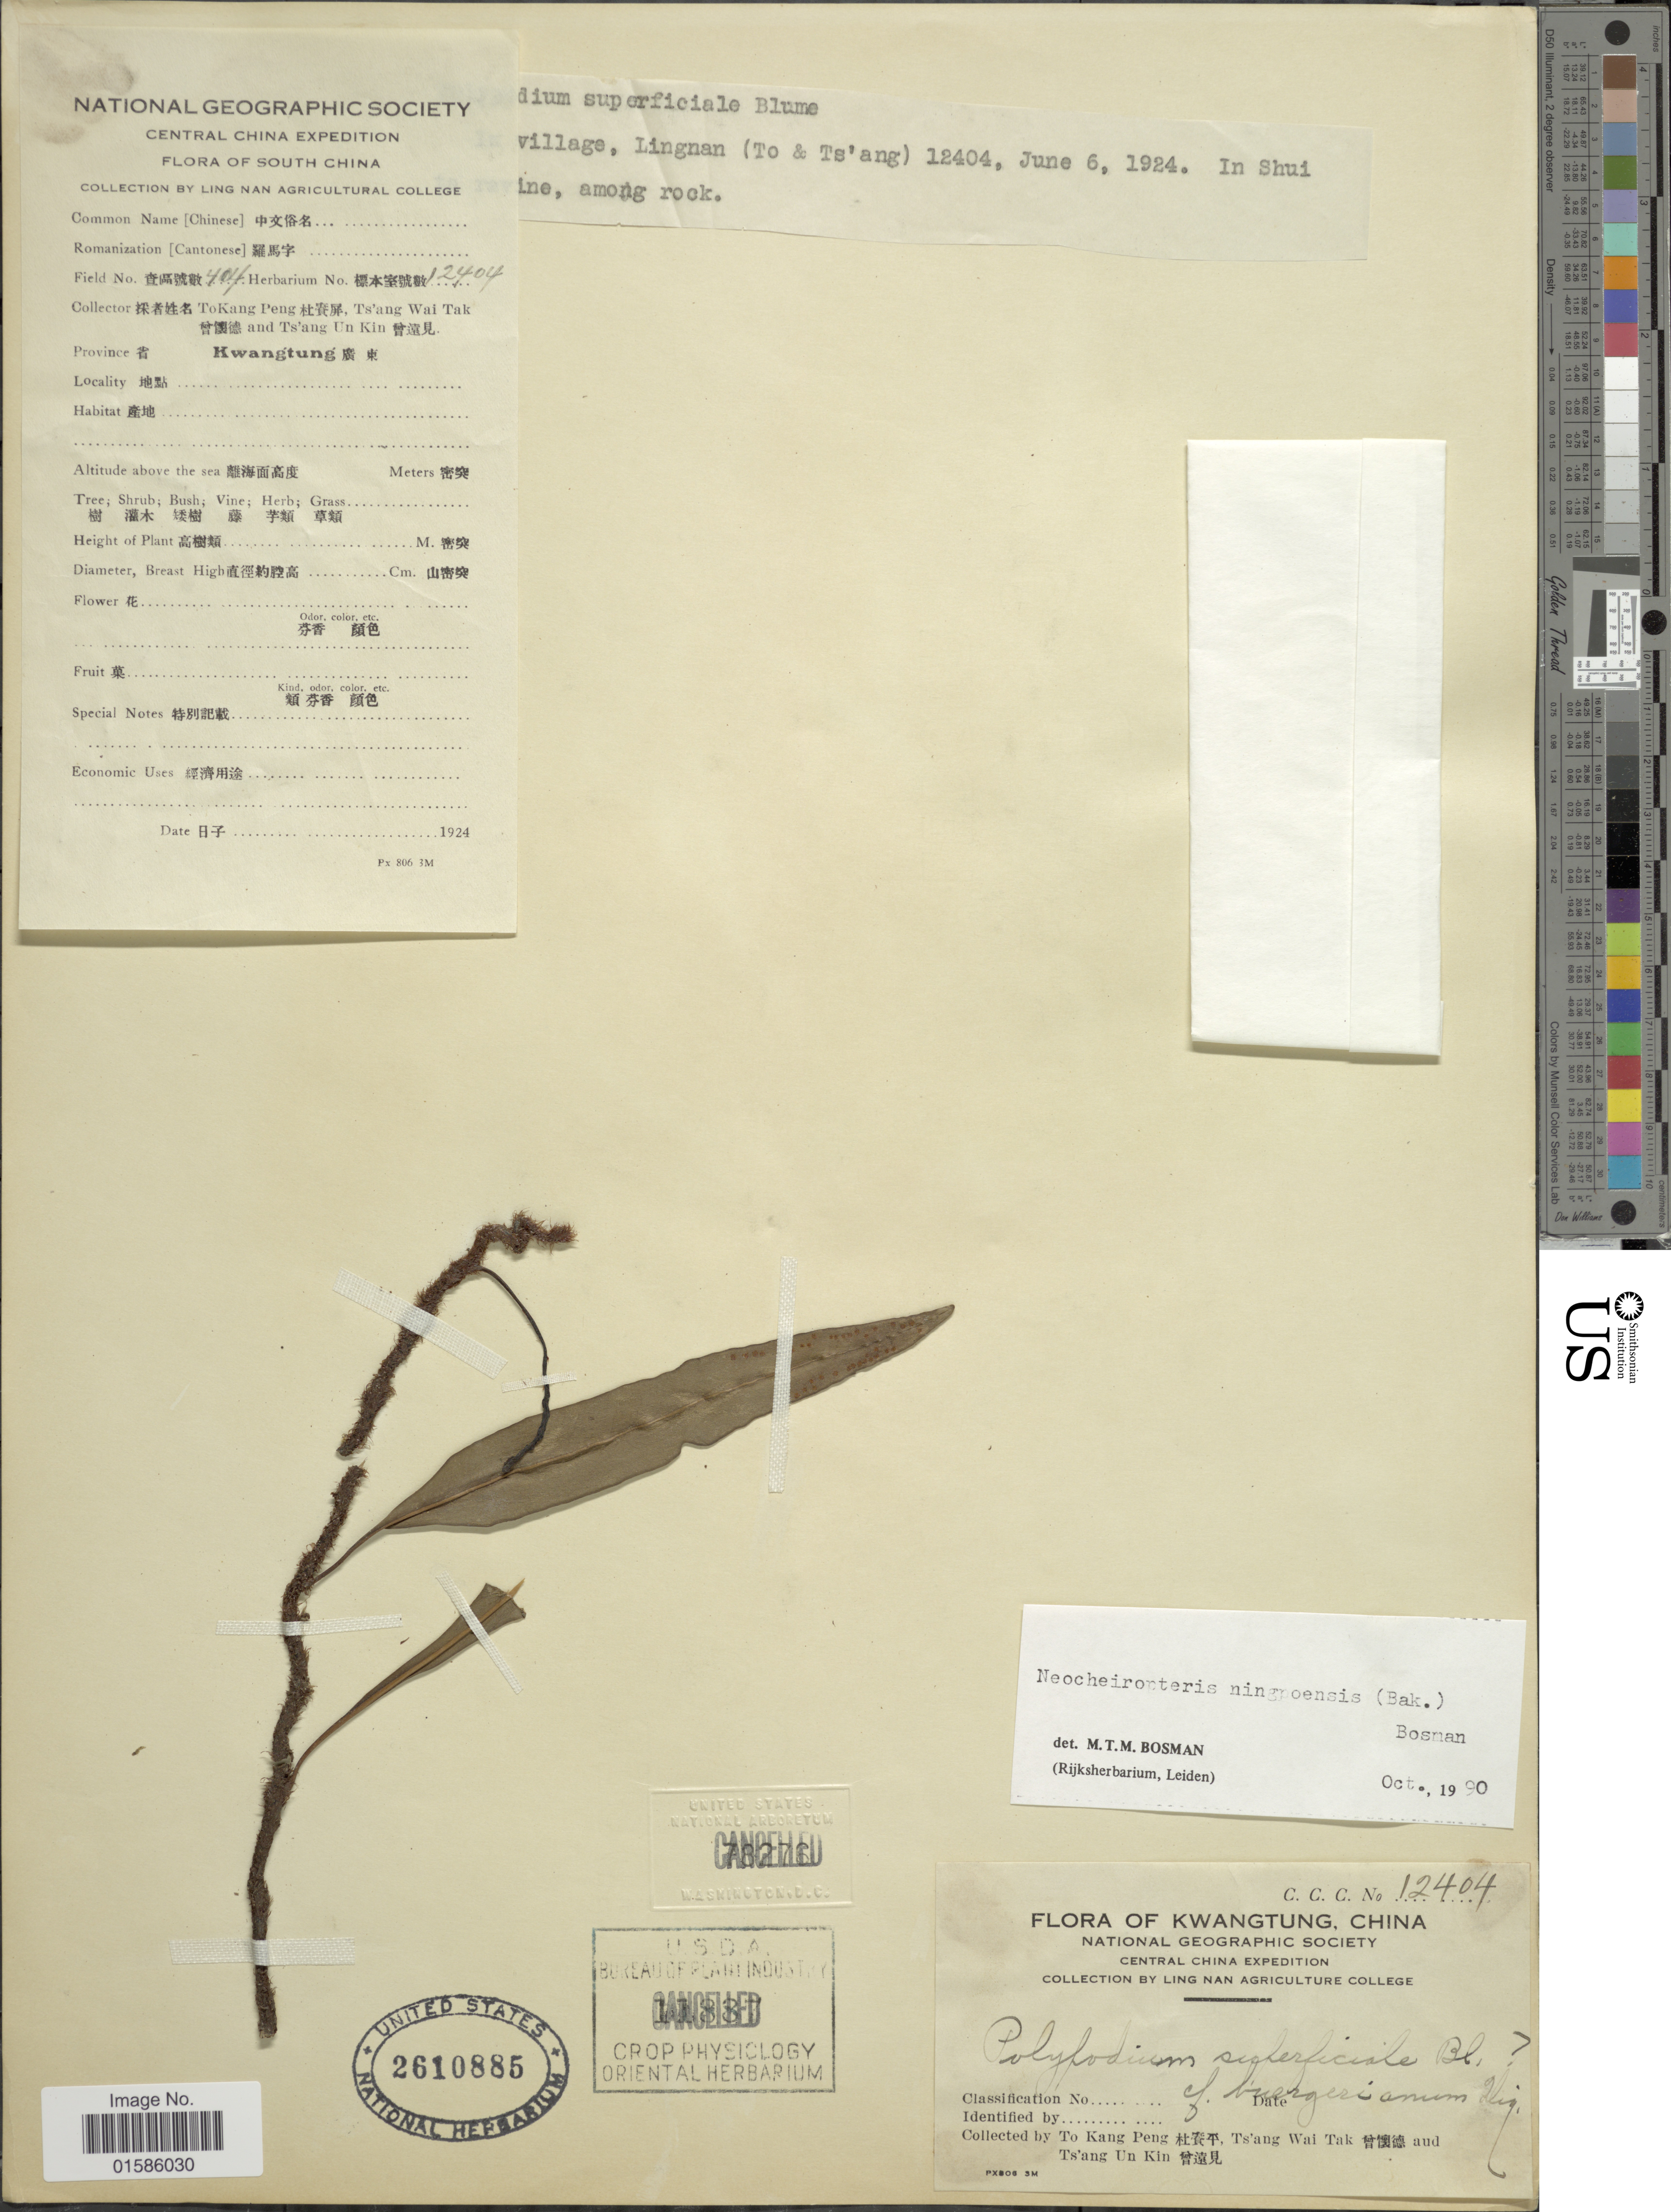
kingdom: Plantae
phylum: Tracheophyta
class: Polypodiopsida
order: Polypodiales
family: Polypodiaceae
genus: Microsorum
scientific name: Microsorum ningpoensis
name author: (Baker)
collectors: T. K. Peng & T. Tak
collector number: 404/12404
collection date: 1924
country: China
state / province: Guangdong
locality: South China, Province Kwangtung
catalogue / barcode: US 2610885